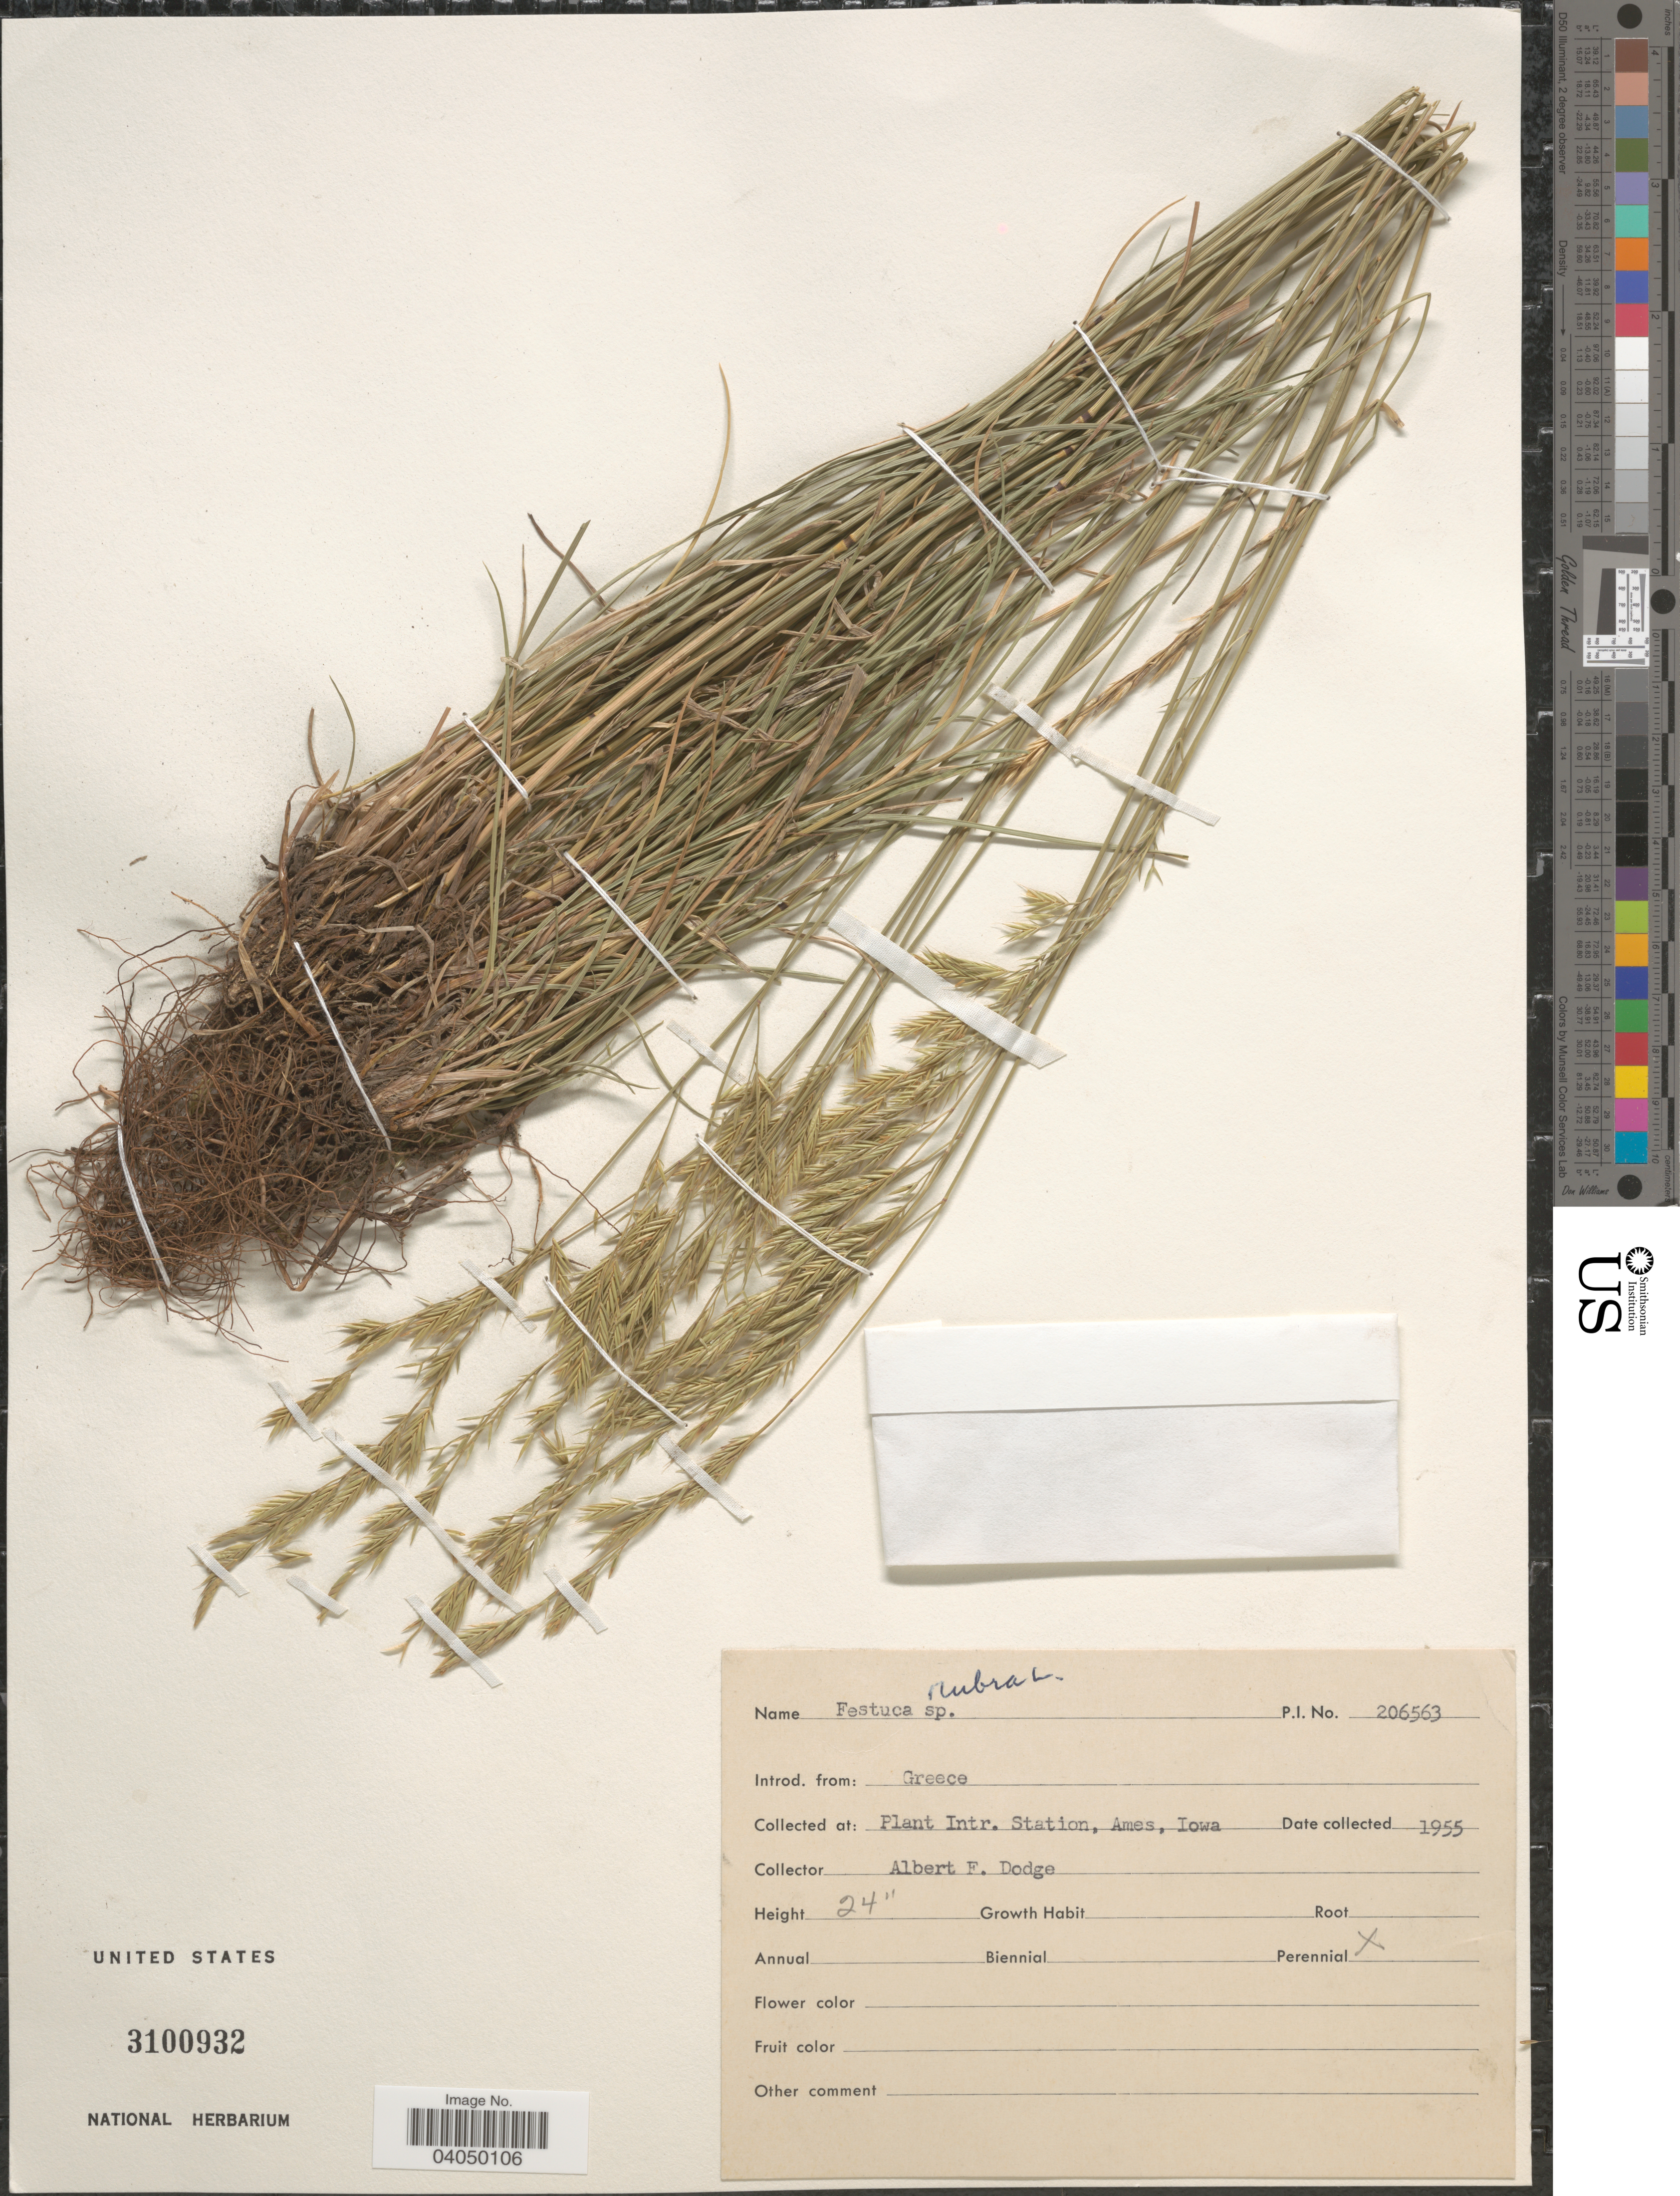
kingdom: Plantae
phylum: Tracheophyta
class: Liliopsida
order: Poales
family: Poaceae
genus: Festuca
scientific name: Festuca rubra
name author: L.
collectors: A. Dodge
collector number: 206563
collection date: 1955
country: United States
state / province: Iowa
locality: Plant Intr. Station, Ames.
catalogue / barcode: US 3100932